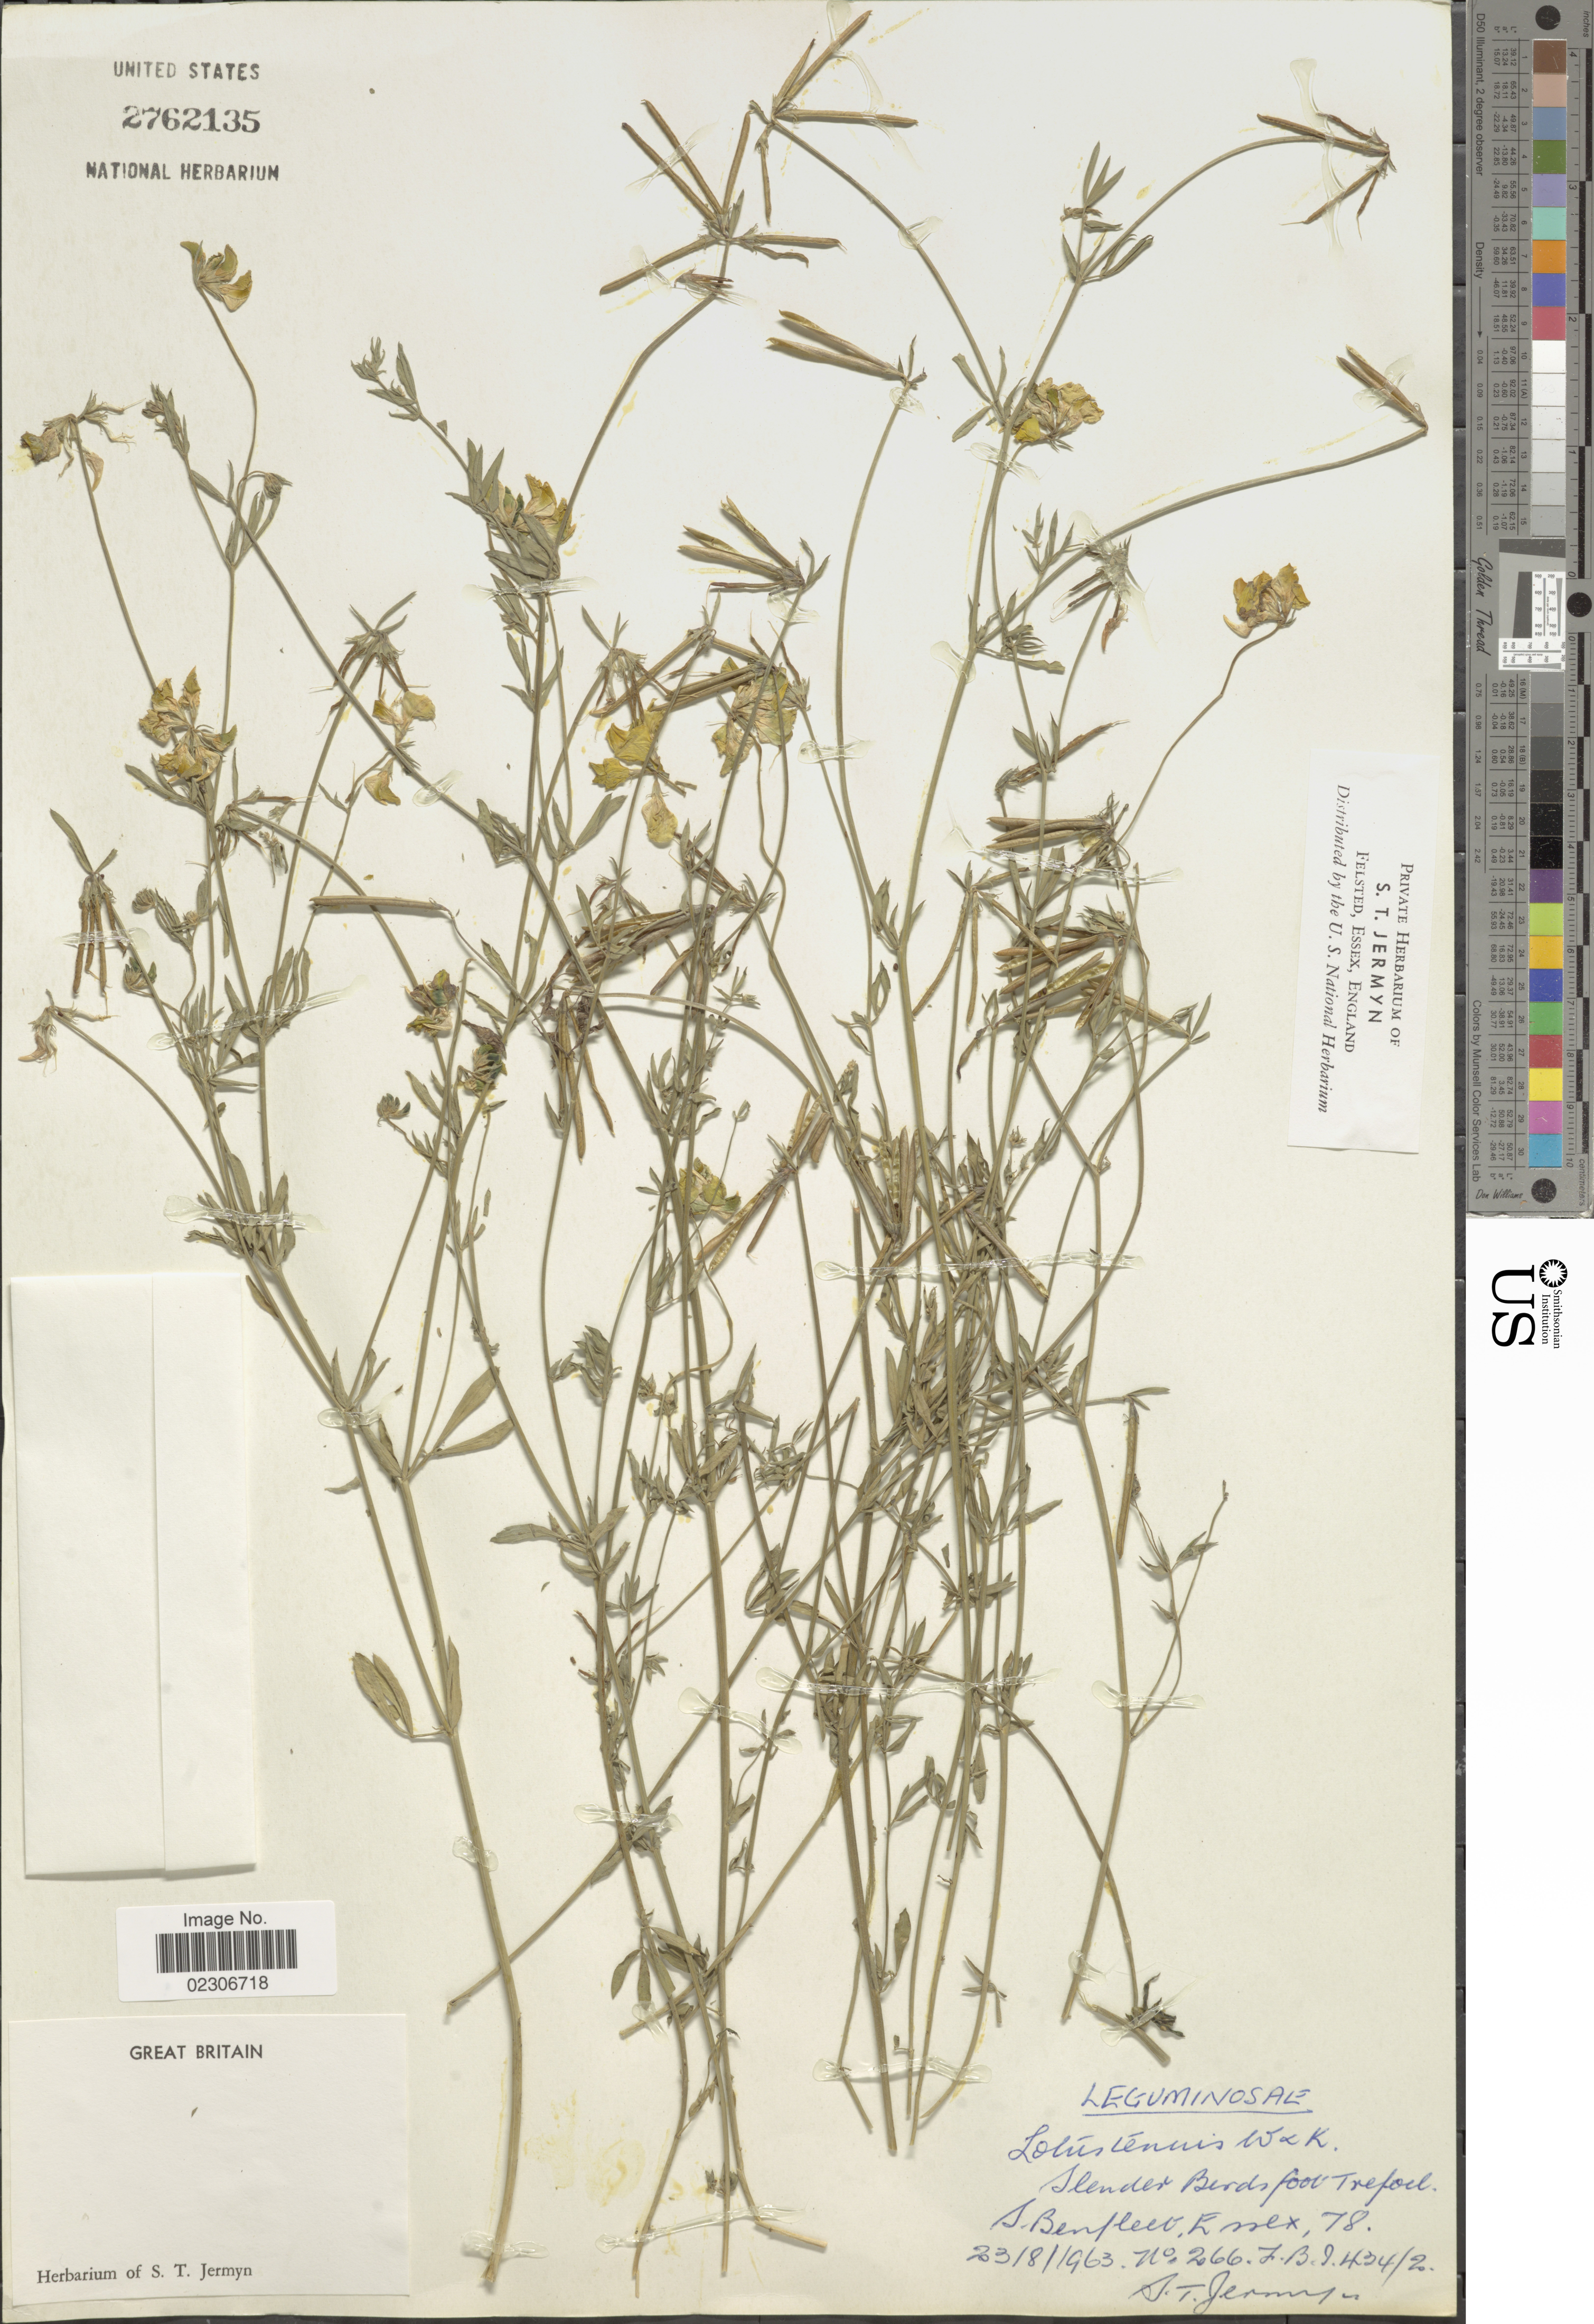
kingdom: Plantae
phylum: Tracheophyta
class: Magnoliopsida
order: Fabales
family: Fabaceae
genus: Lotus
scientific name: Lotus tenuis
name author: Waldst. & Kit.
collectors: S. Jermyn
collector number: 266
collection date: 1963-08-23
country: United Kingdom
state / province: England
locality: Great Britain, S. Benfleet, Essex.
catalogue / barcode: US 2762135